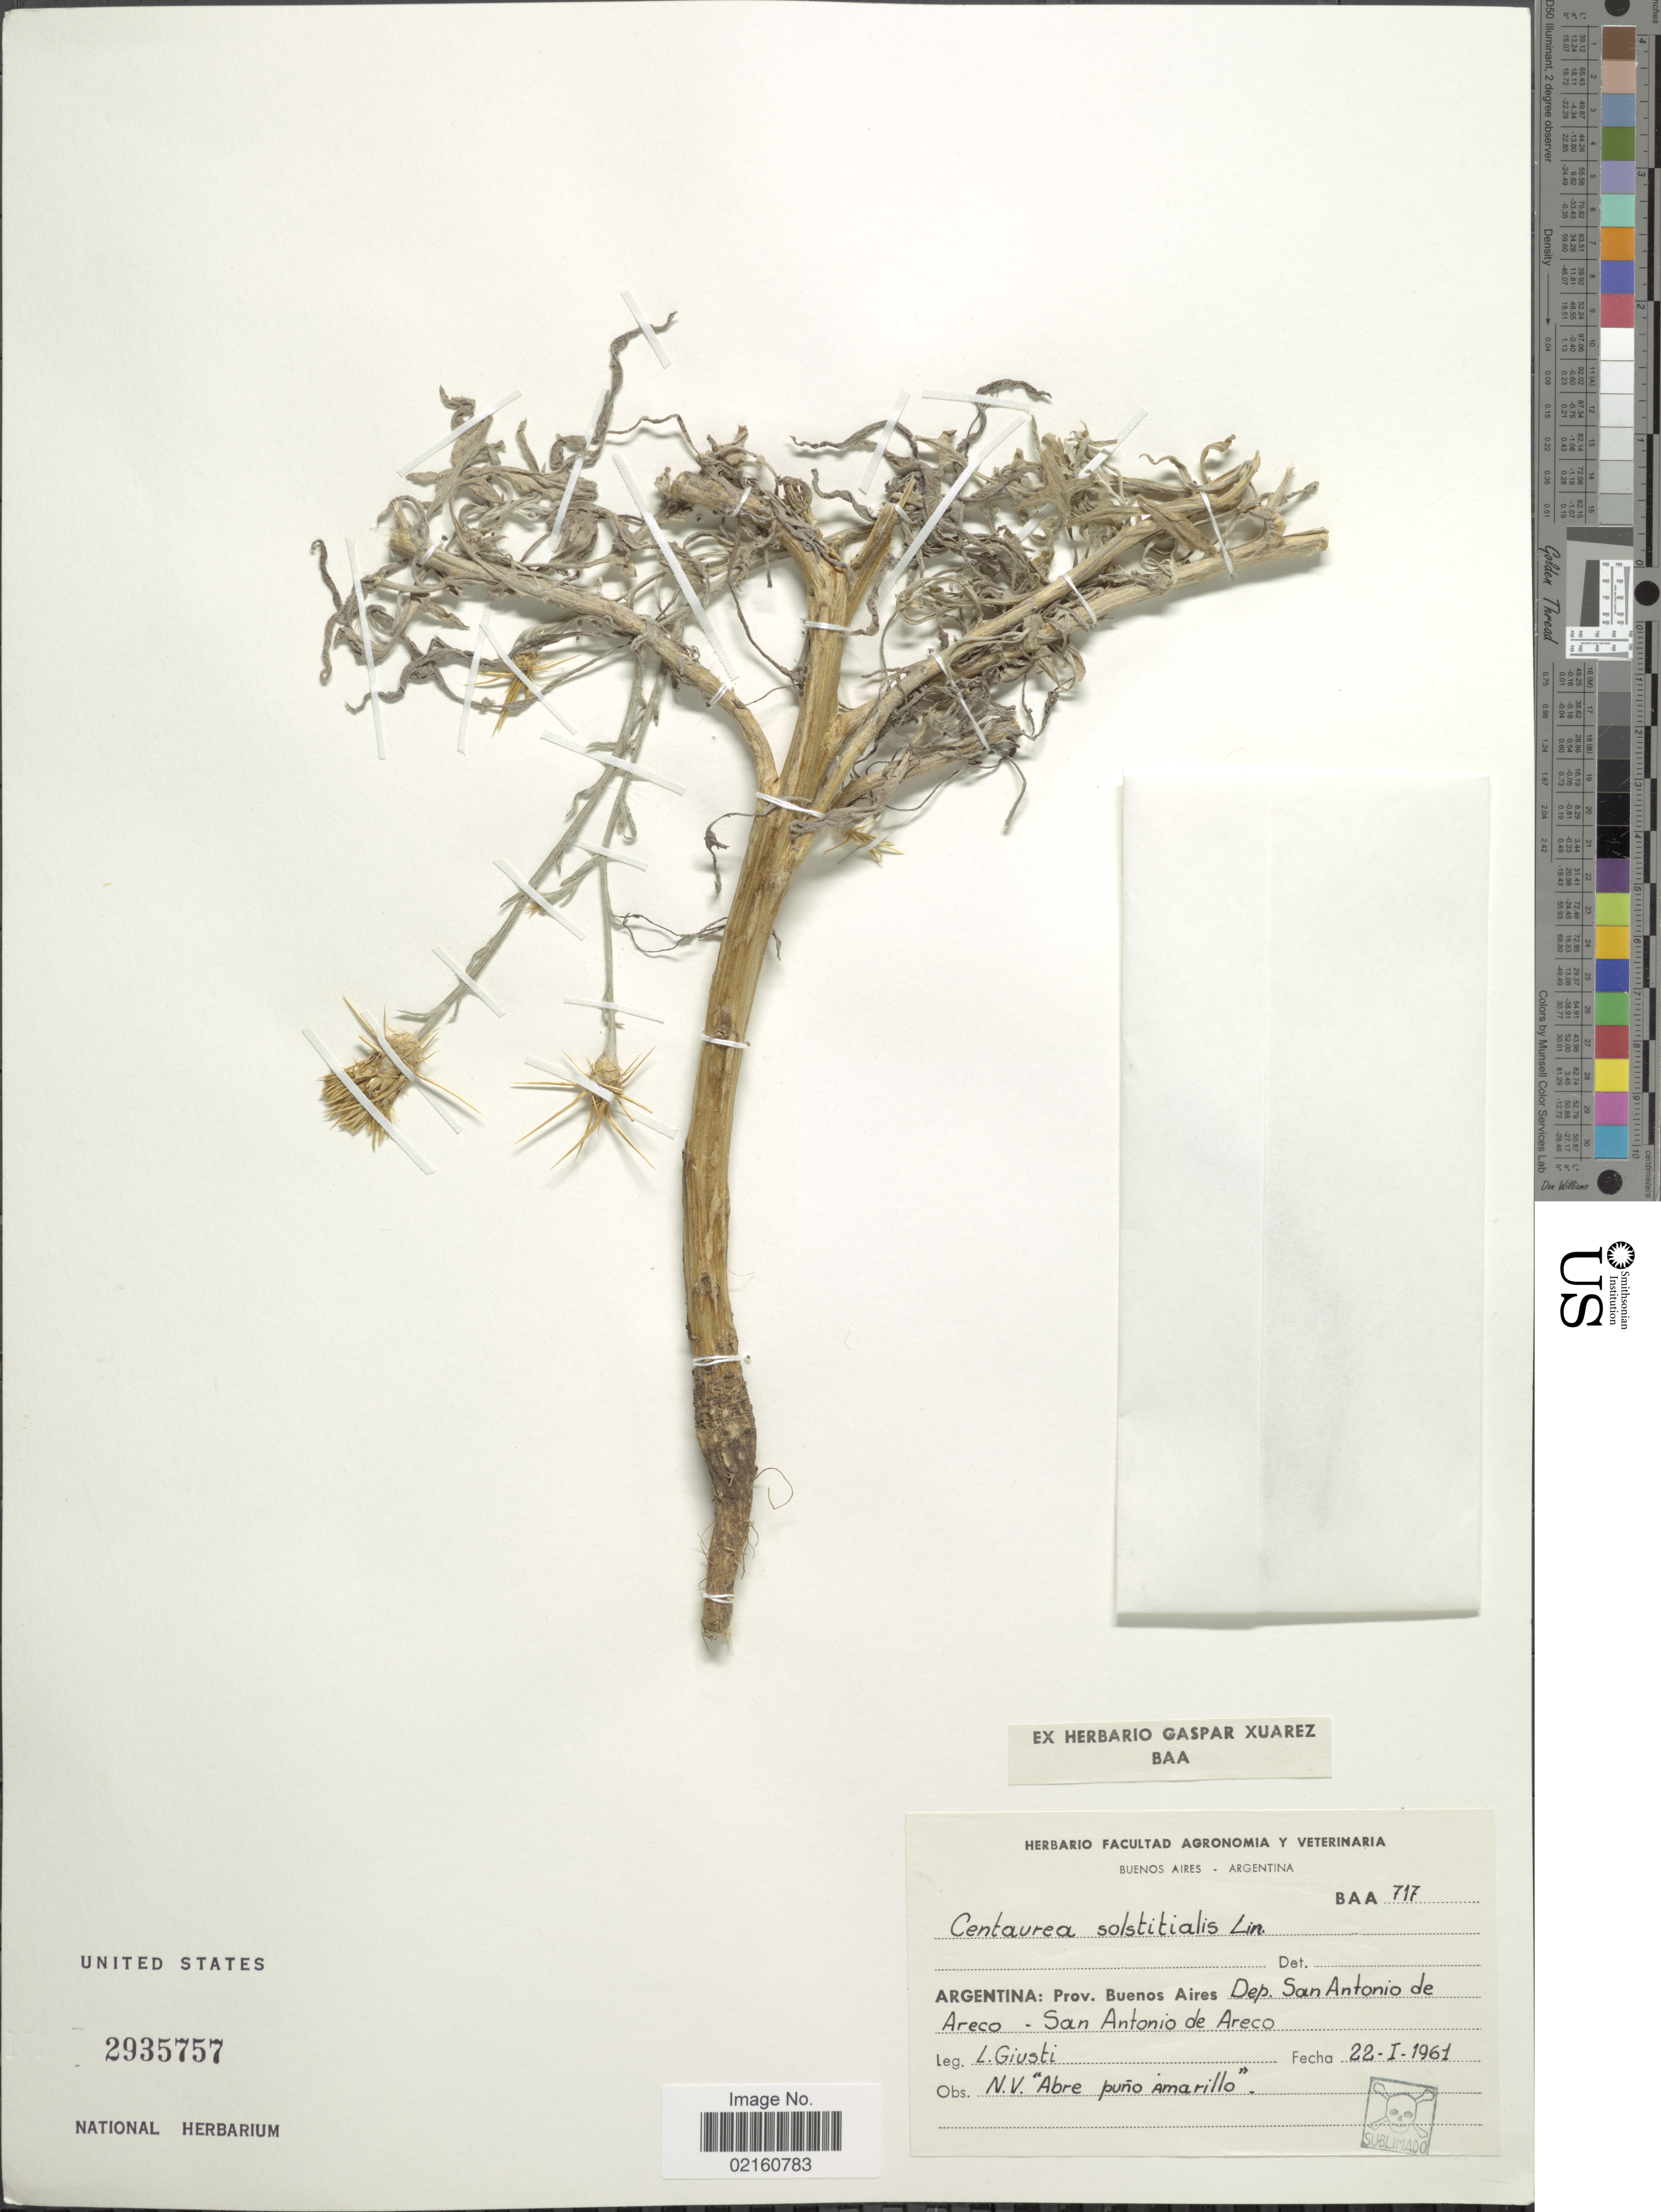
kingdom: Plantae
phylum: Tracheophyta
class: Magnoliopsida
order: Asterales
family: Asteraceae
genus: Centaurea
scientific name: Centaurea solstitialis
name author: L.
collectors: L. Giusti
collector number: BAA717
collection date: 1961-01-22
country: Argentina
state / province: Buenos Aires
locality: Dep. San Antonio de Areco, San Antonio de Areco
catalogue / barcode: US 2935757